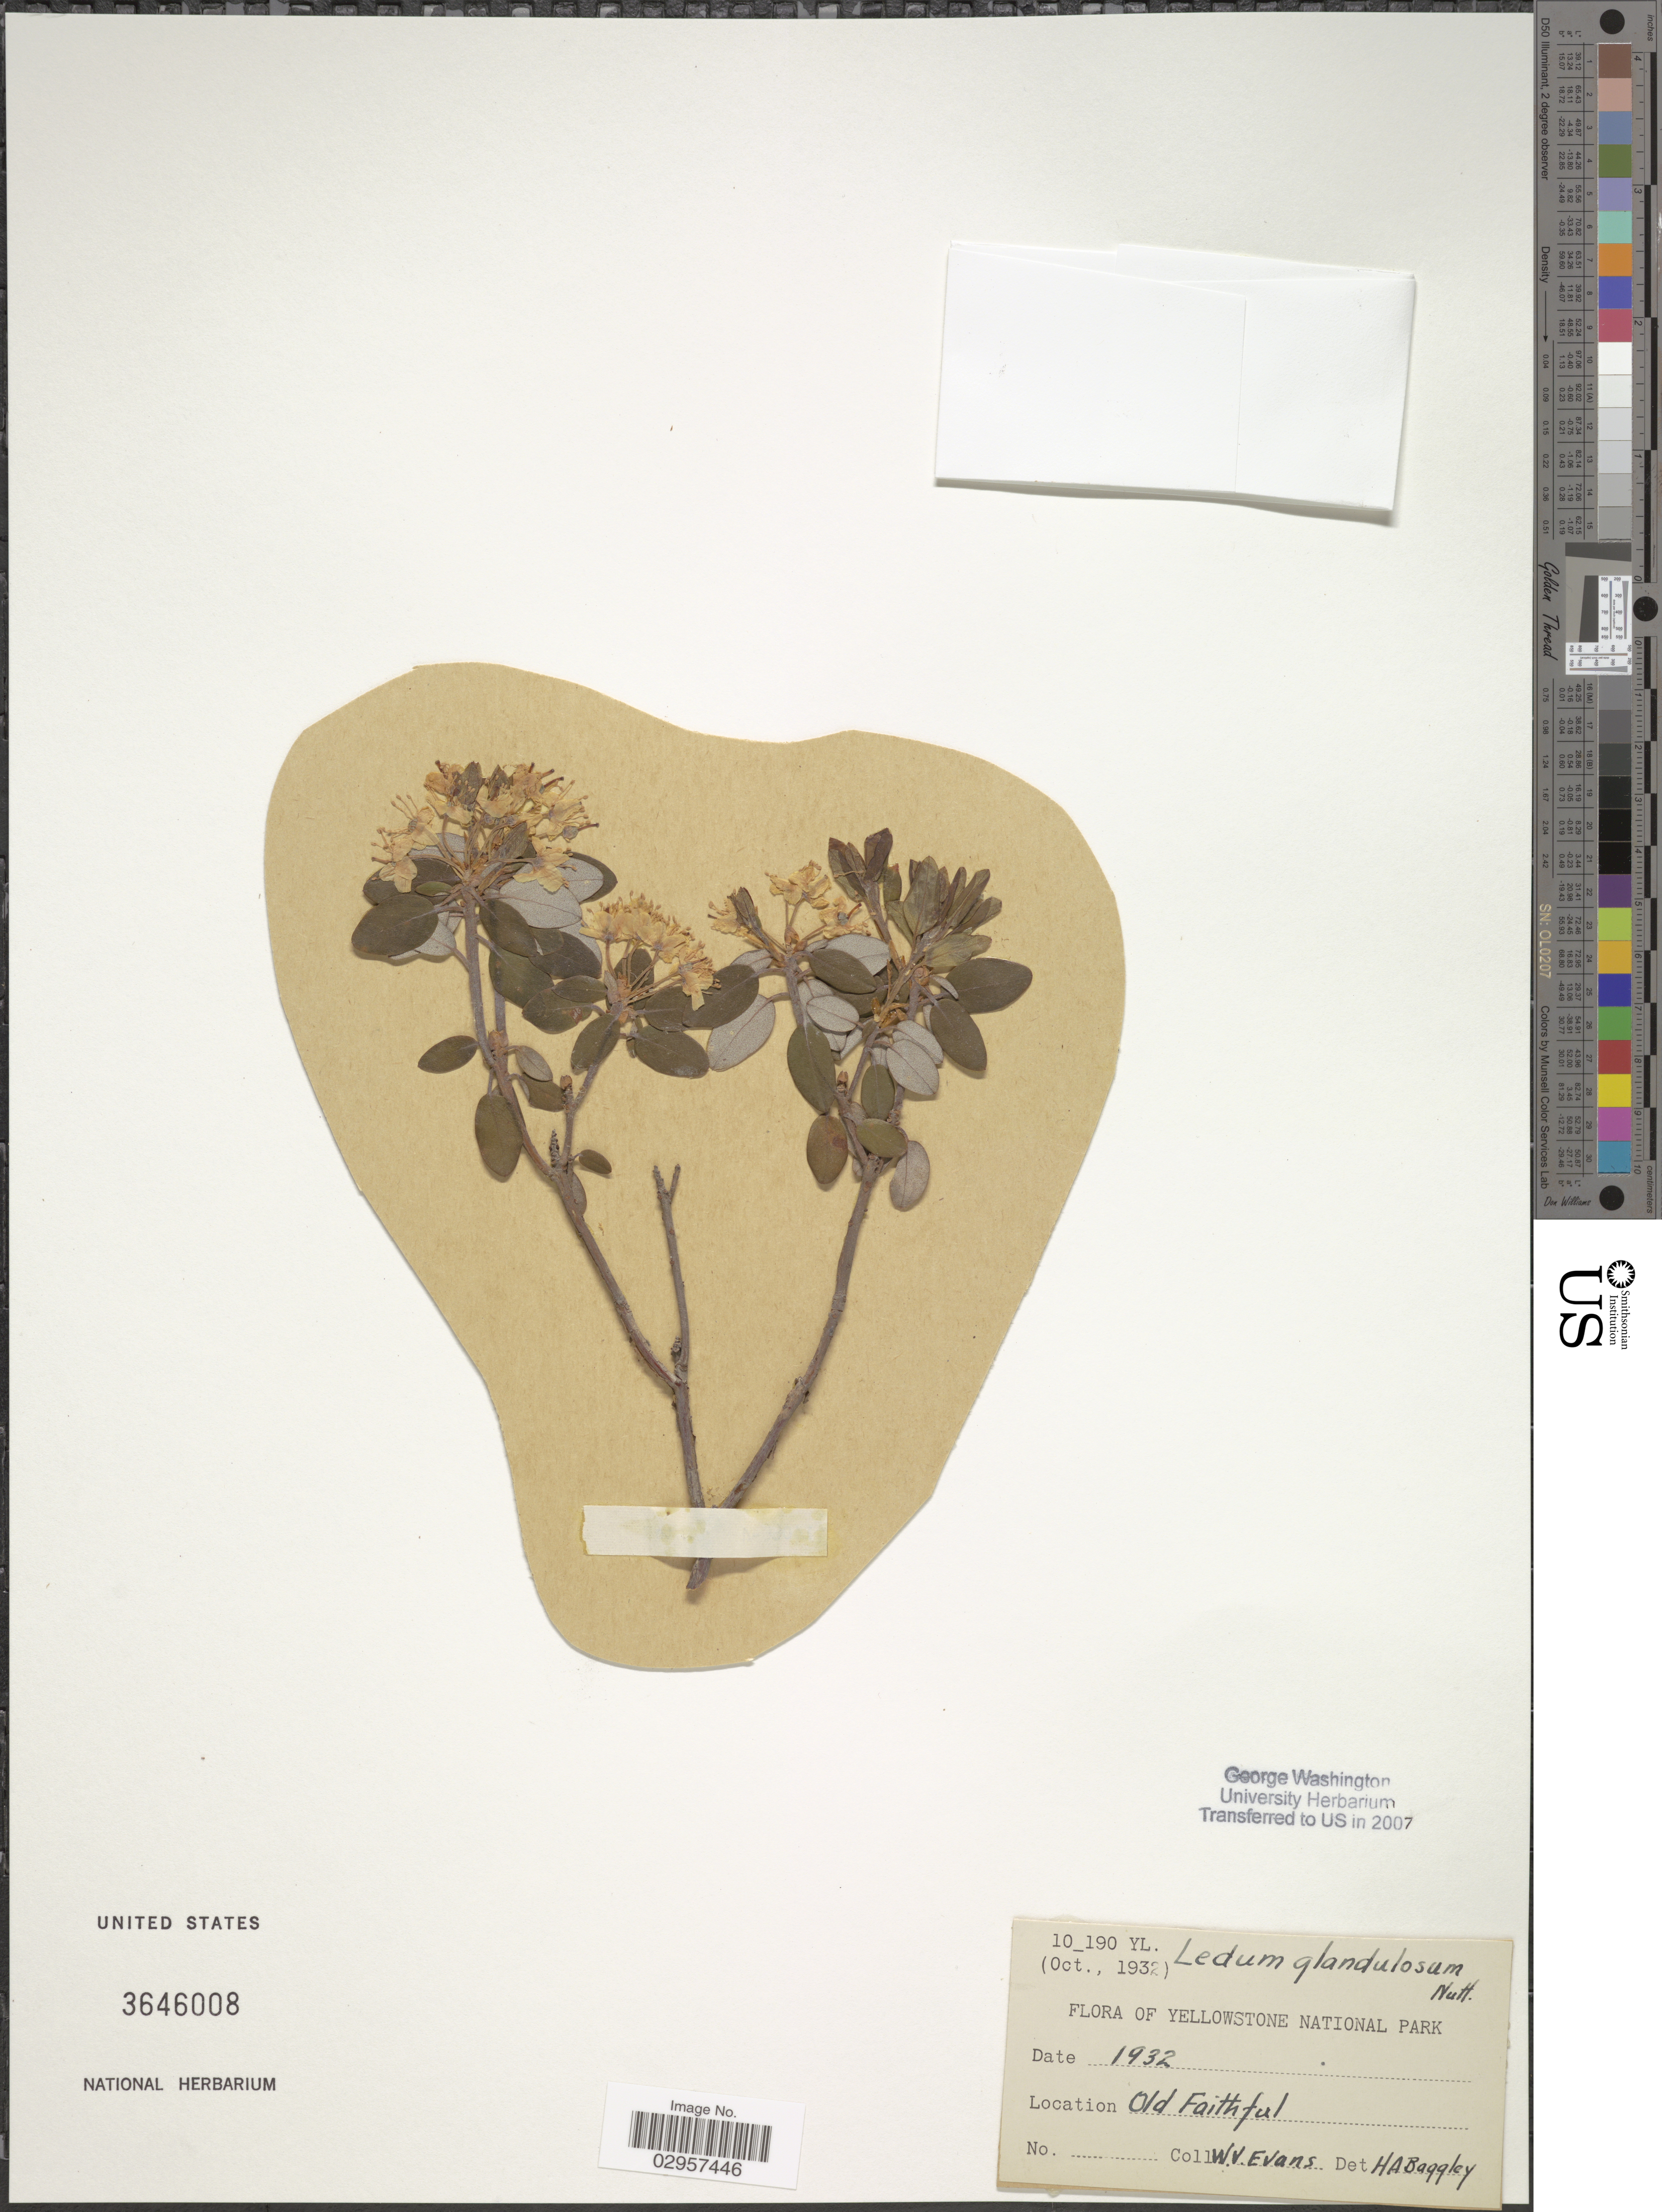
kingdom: Plantae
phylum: Tracheophyta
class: Magnoliopsida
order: Ericales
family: Ericaceae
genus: Ledum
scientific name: Ledum glandulosum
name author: Nutt.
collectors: W. Evans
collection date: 1932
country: United States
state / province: Wyoming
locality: Yellowstone National Park, Old Faithful.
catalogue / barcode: US 3646008